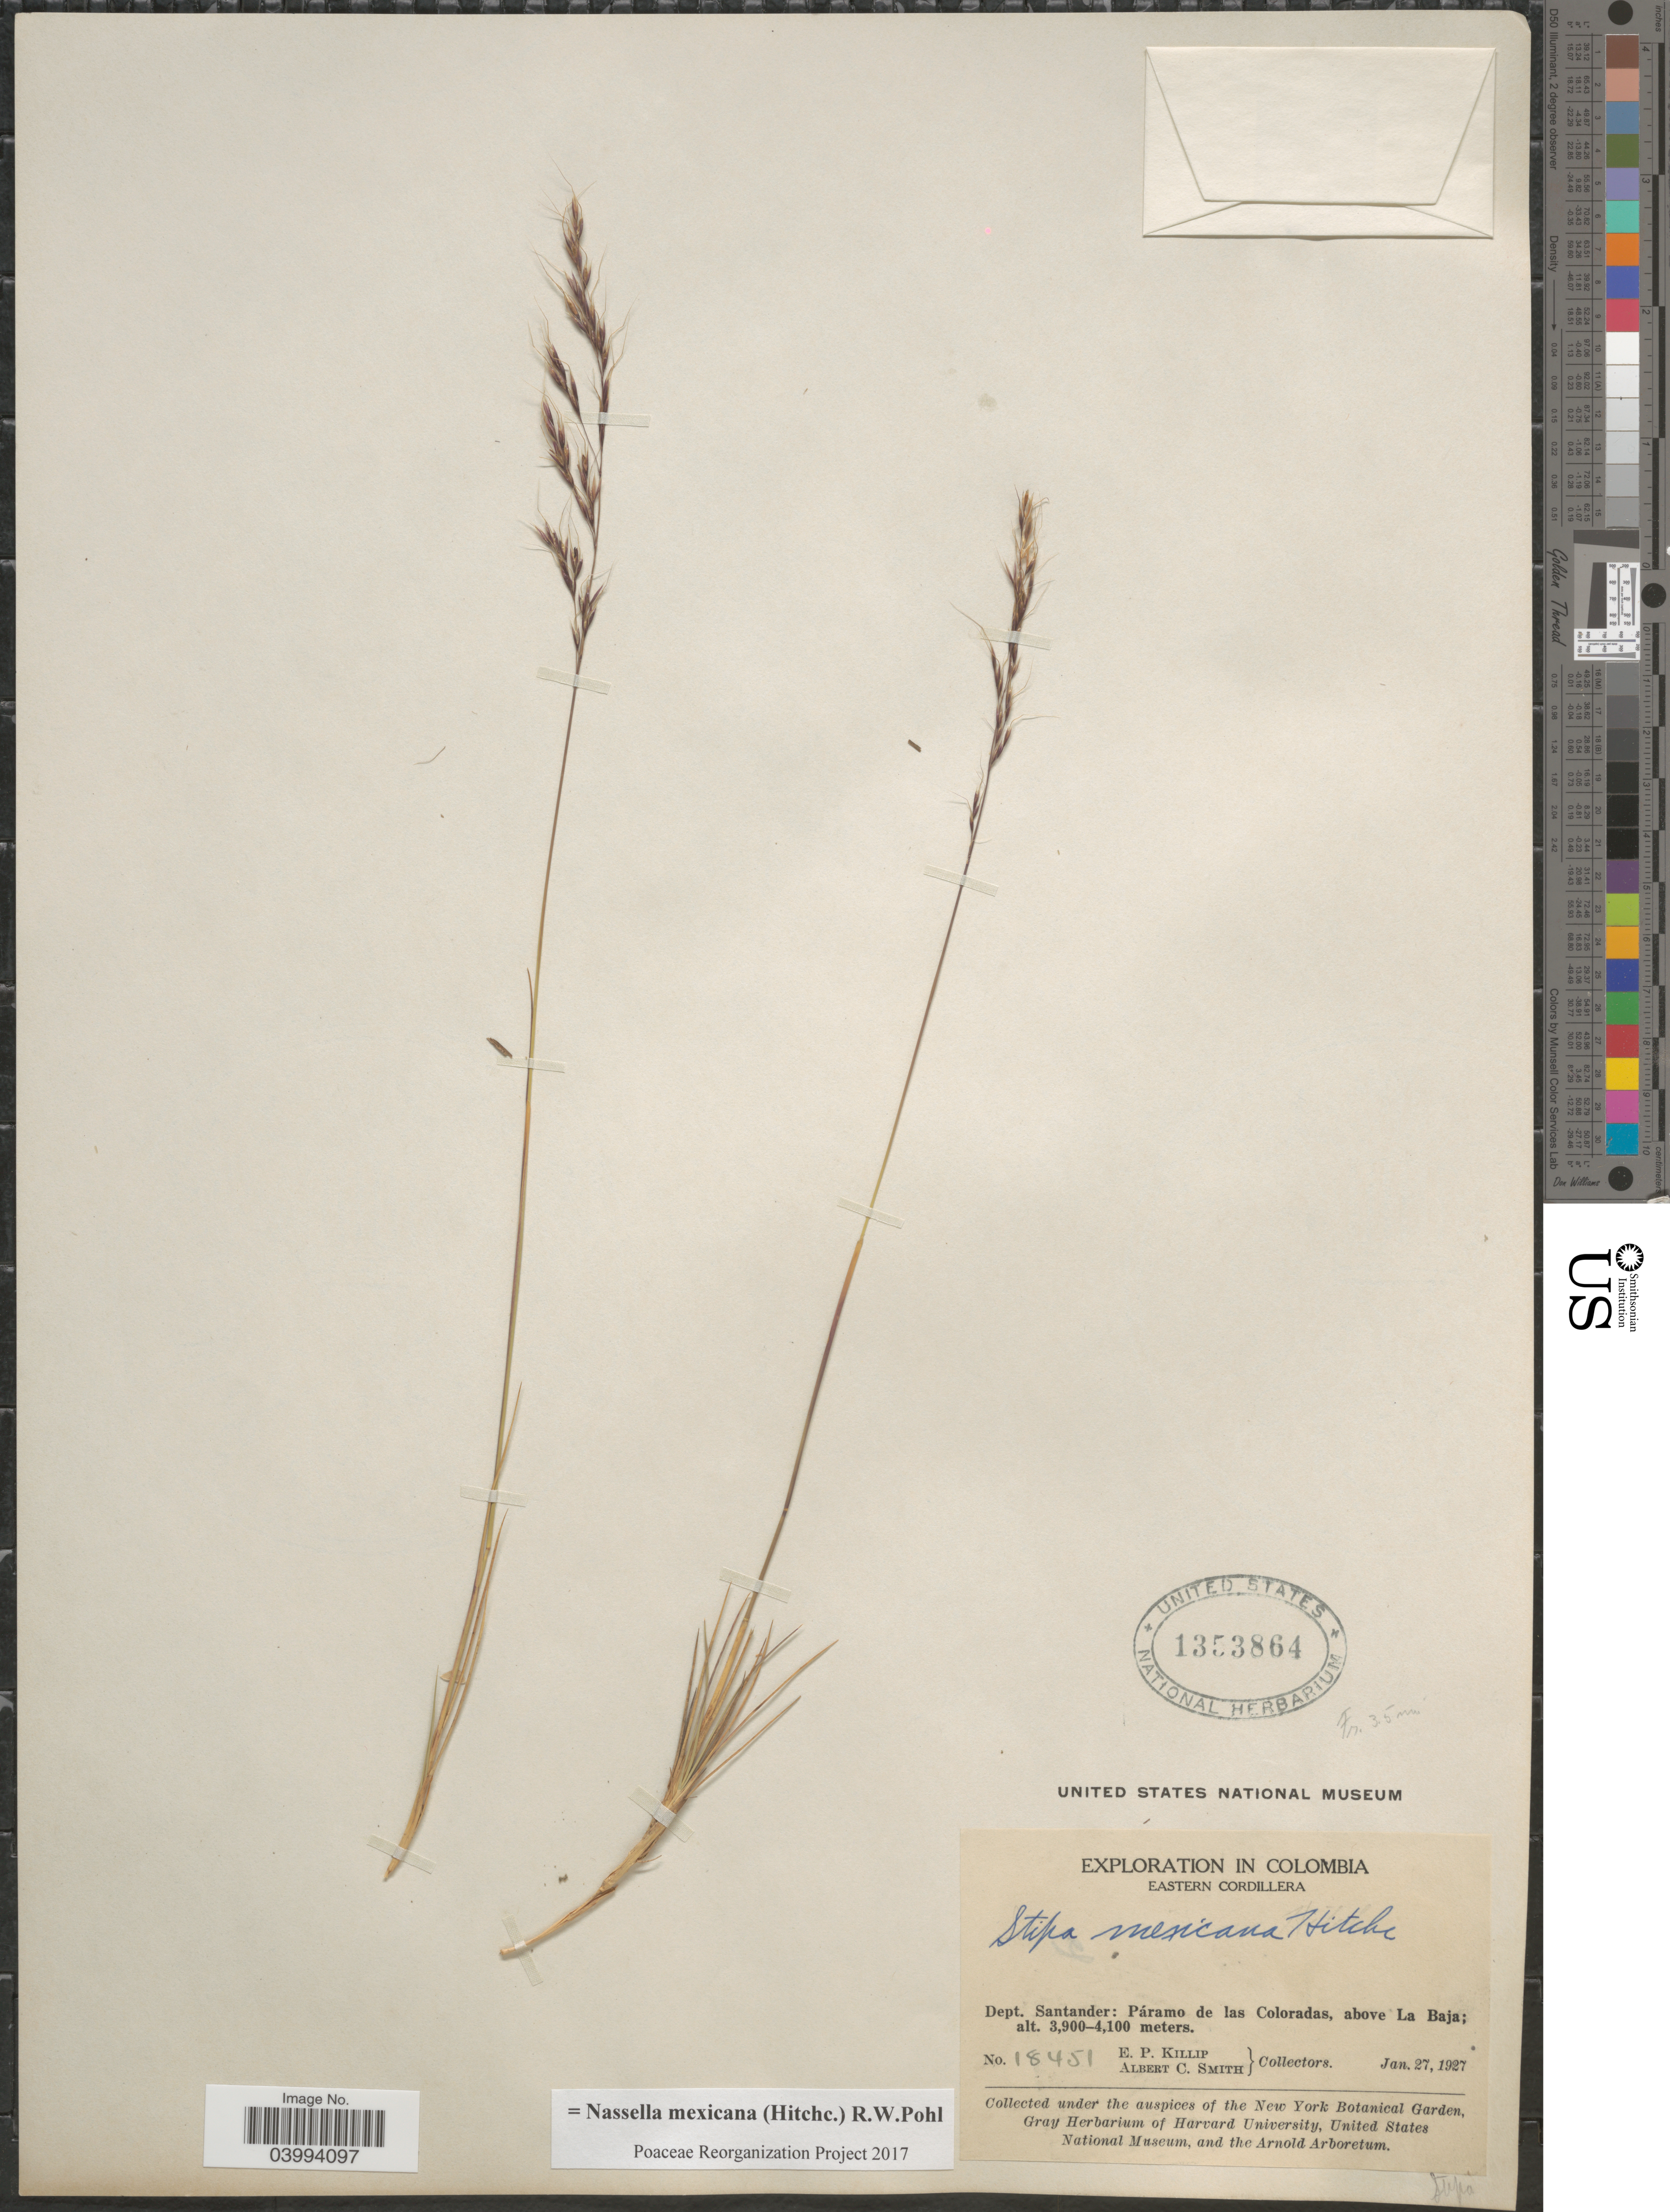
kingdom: Plantae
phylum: Tracheophyta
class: Liliopsida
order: Poales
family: Poaceae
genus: Nassella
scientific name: Nassella mexicana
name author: (Hitchc.) R.W. Pohl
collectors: E. P. Killip & A. C. Smith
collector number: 18451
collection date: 1927-01-27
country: Colombia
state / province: Santander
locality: Eastern Cordillera. Dept. Santander: Páramo de las Colorados, above La Baja.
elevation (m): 3900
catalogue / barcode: US 1353864